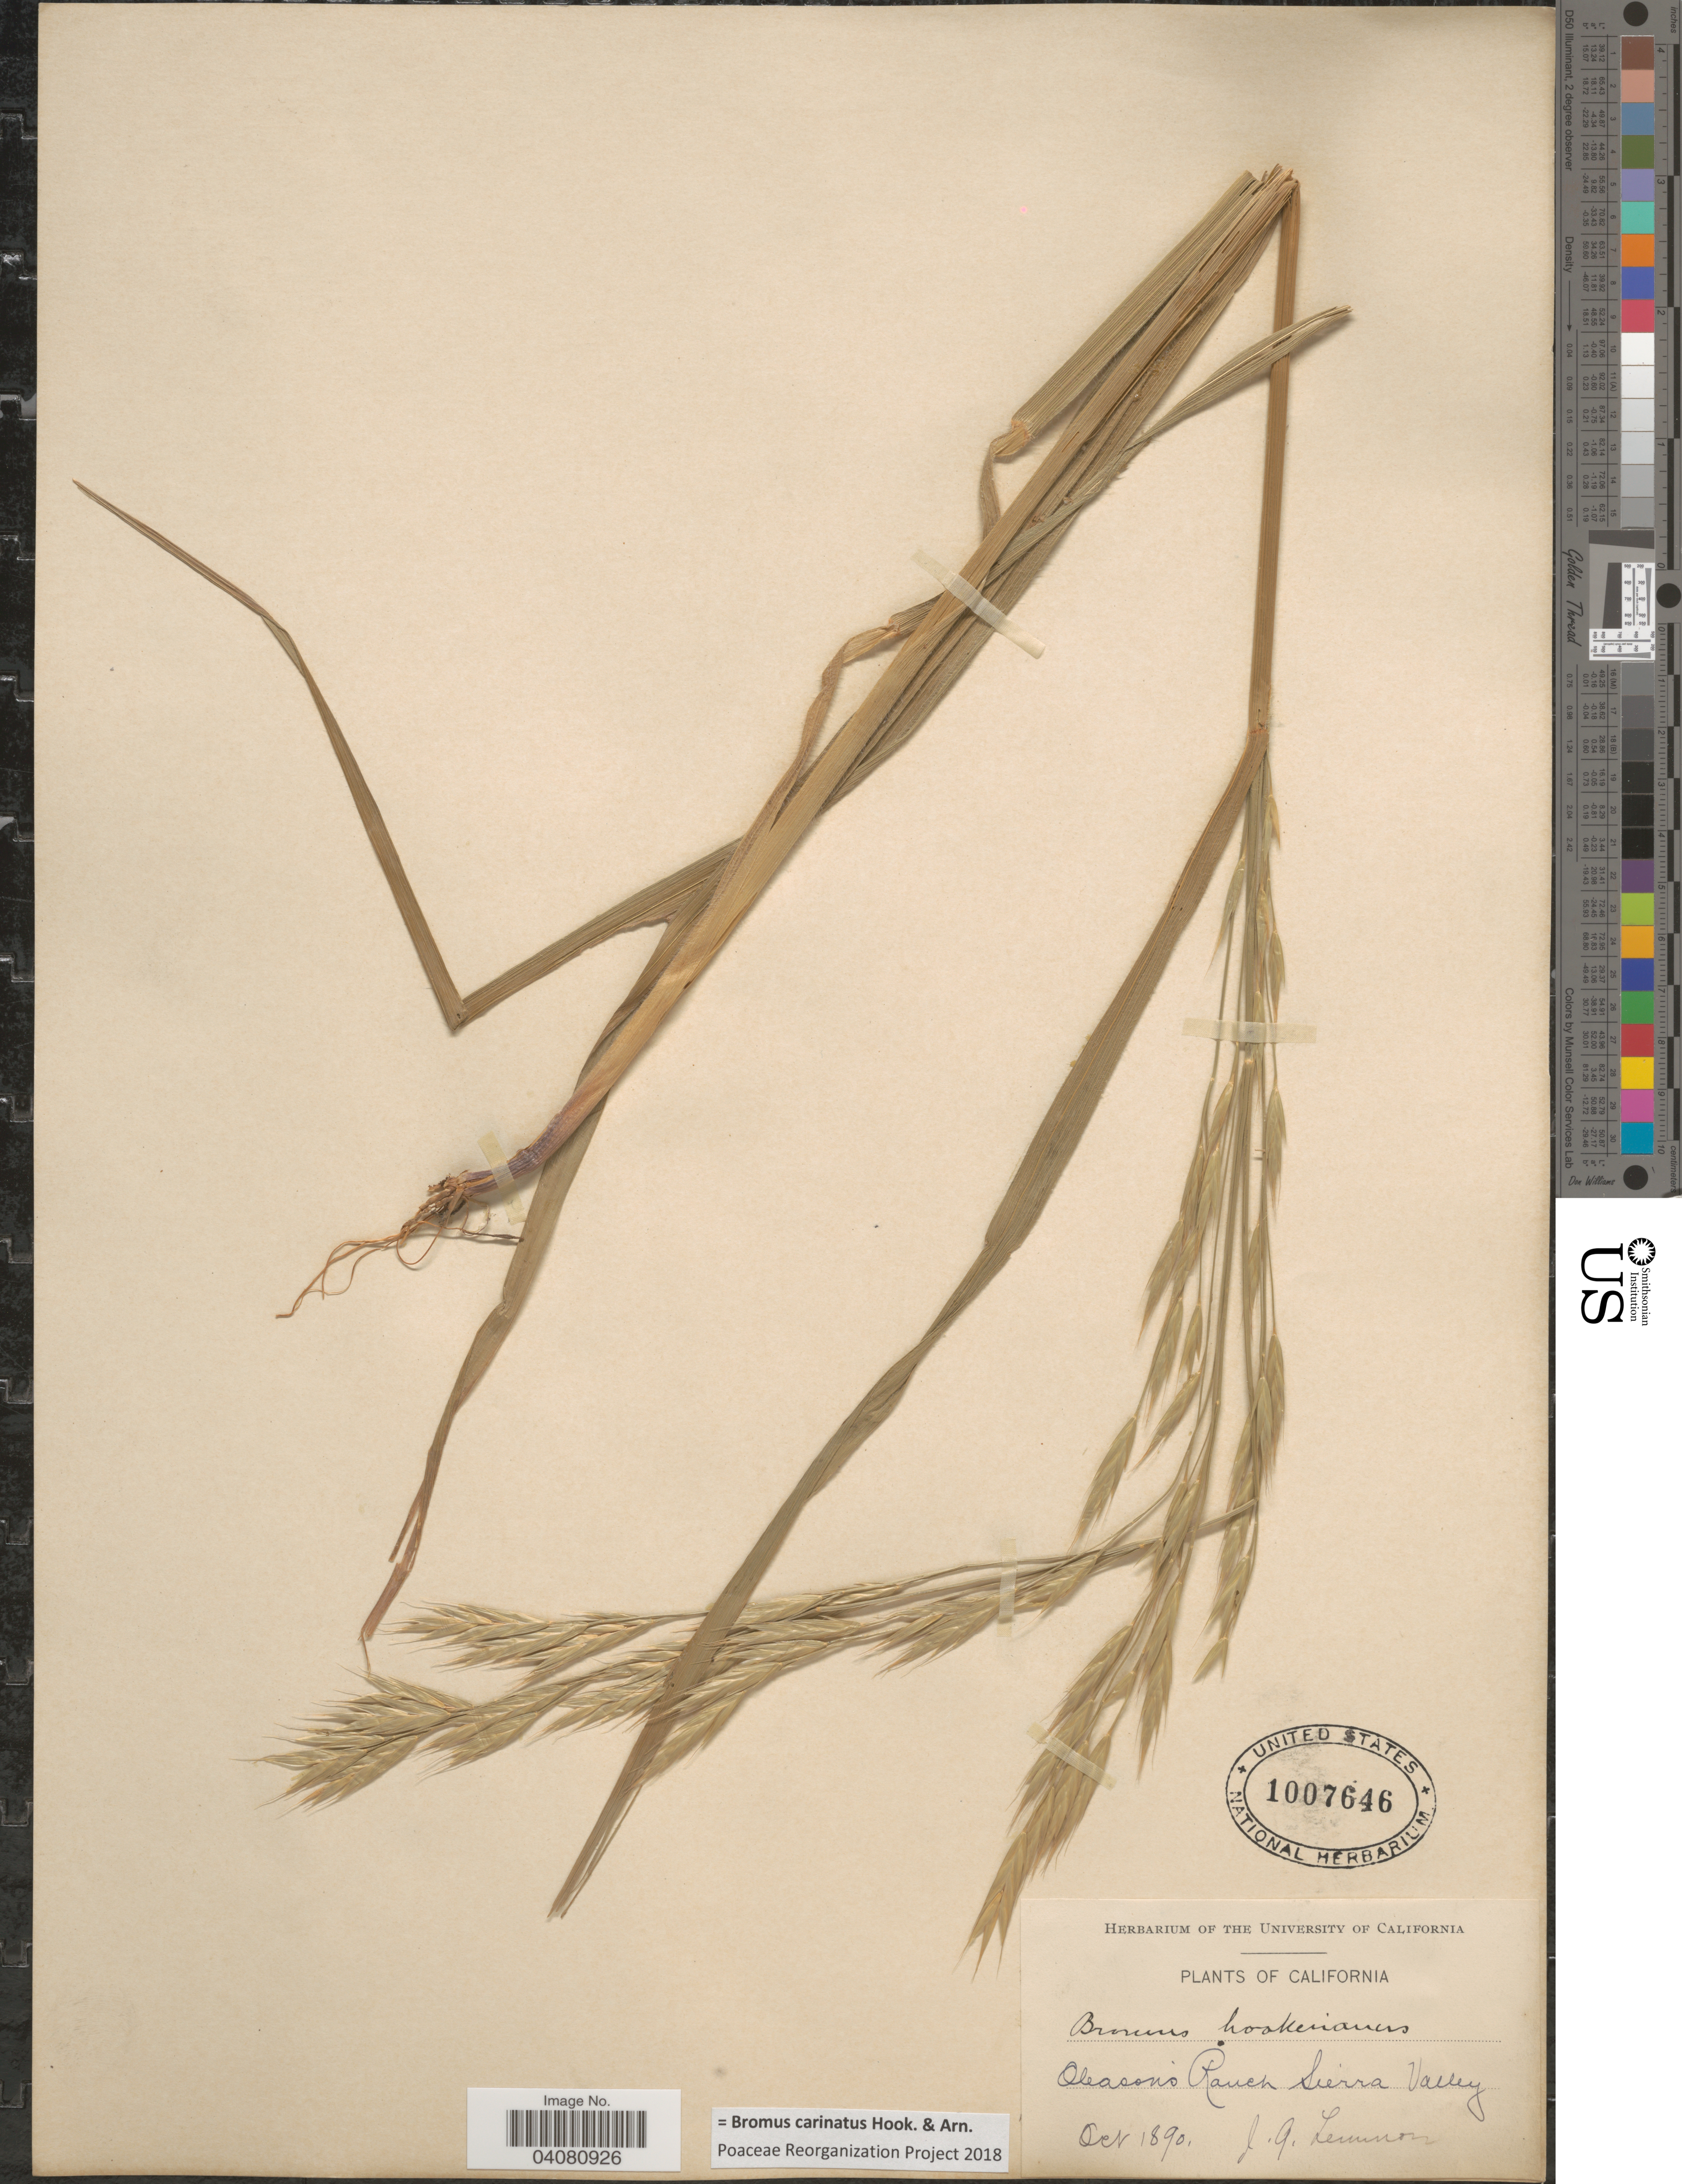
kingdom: Plantae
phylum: Tracheophyta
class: Liliopsida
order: Poales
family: Poaceae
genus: Bromus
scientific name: Bromus carinatus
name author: Hook. & Arn.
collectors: J. Lemmon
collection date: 1890-10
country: United States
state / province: California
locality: Oleason's Ranch Sierra Valley.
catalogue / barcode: US 1007646